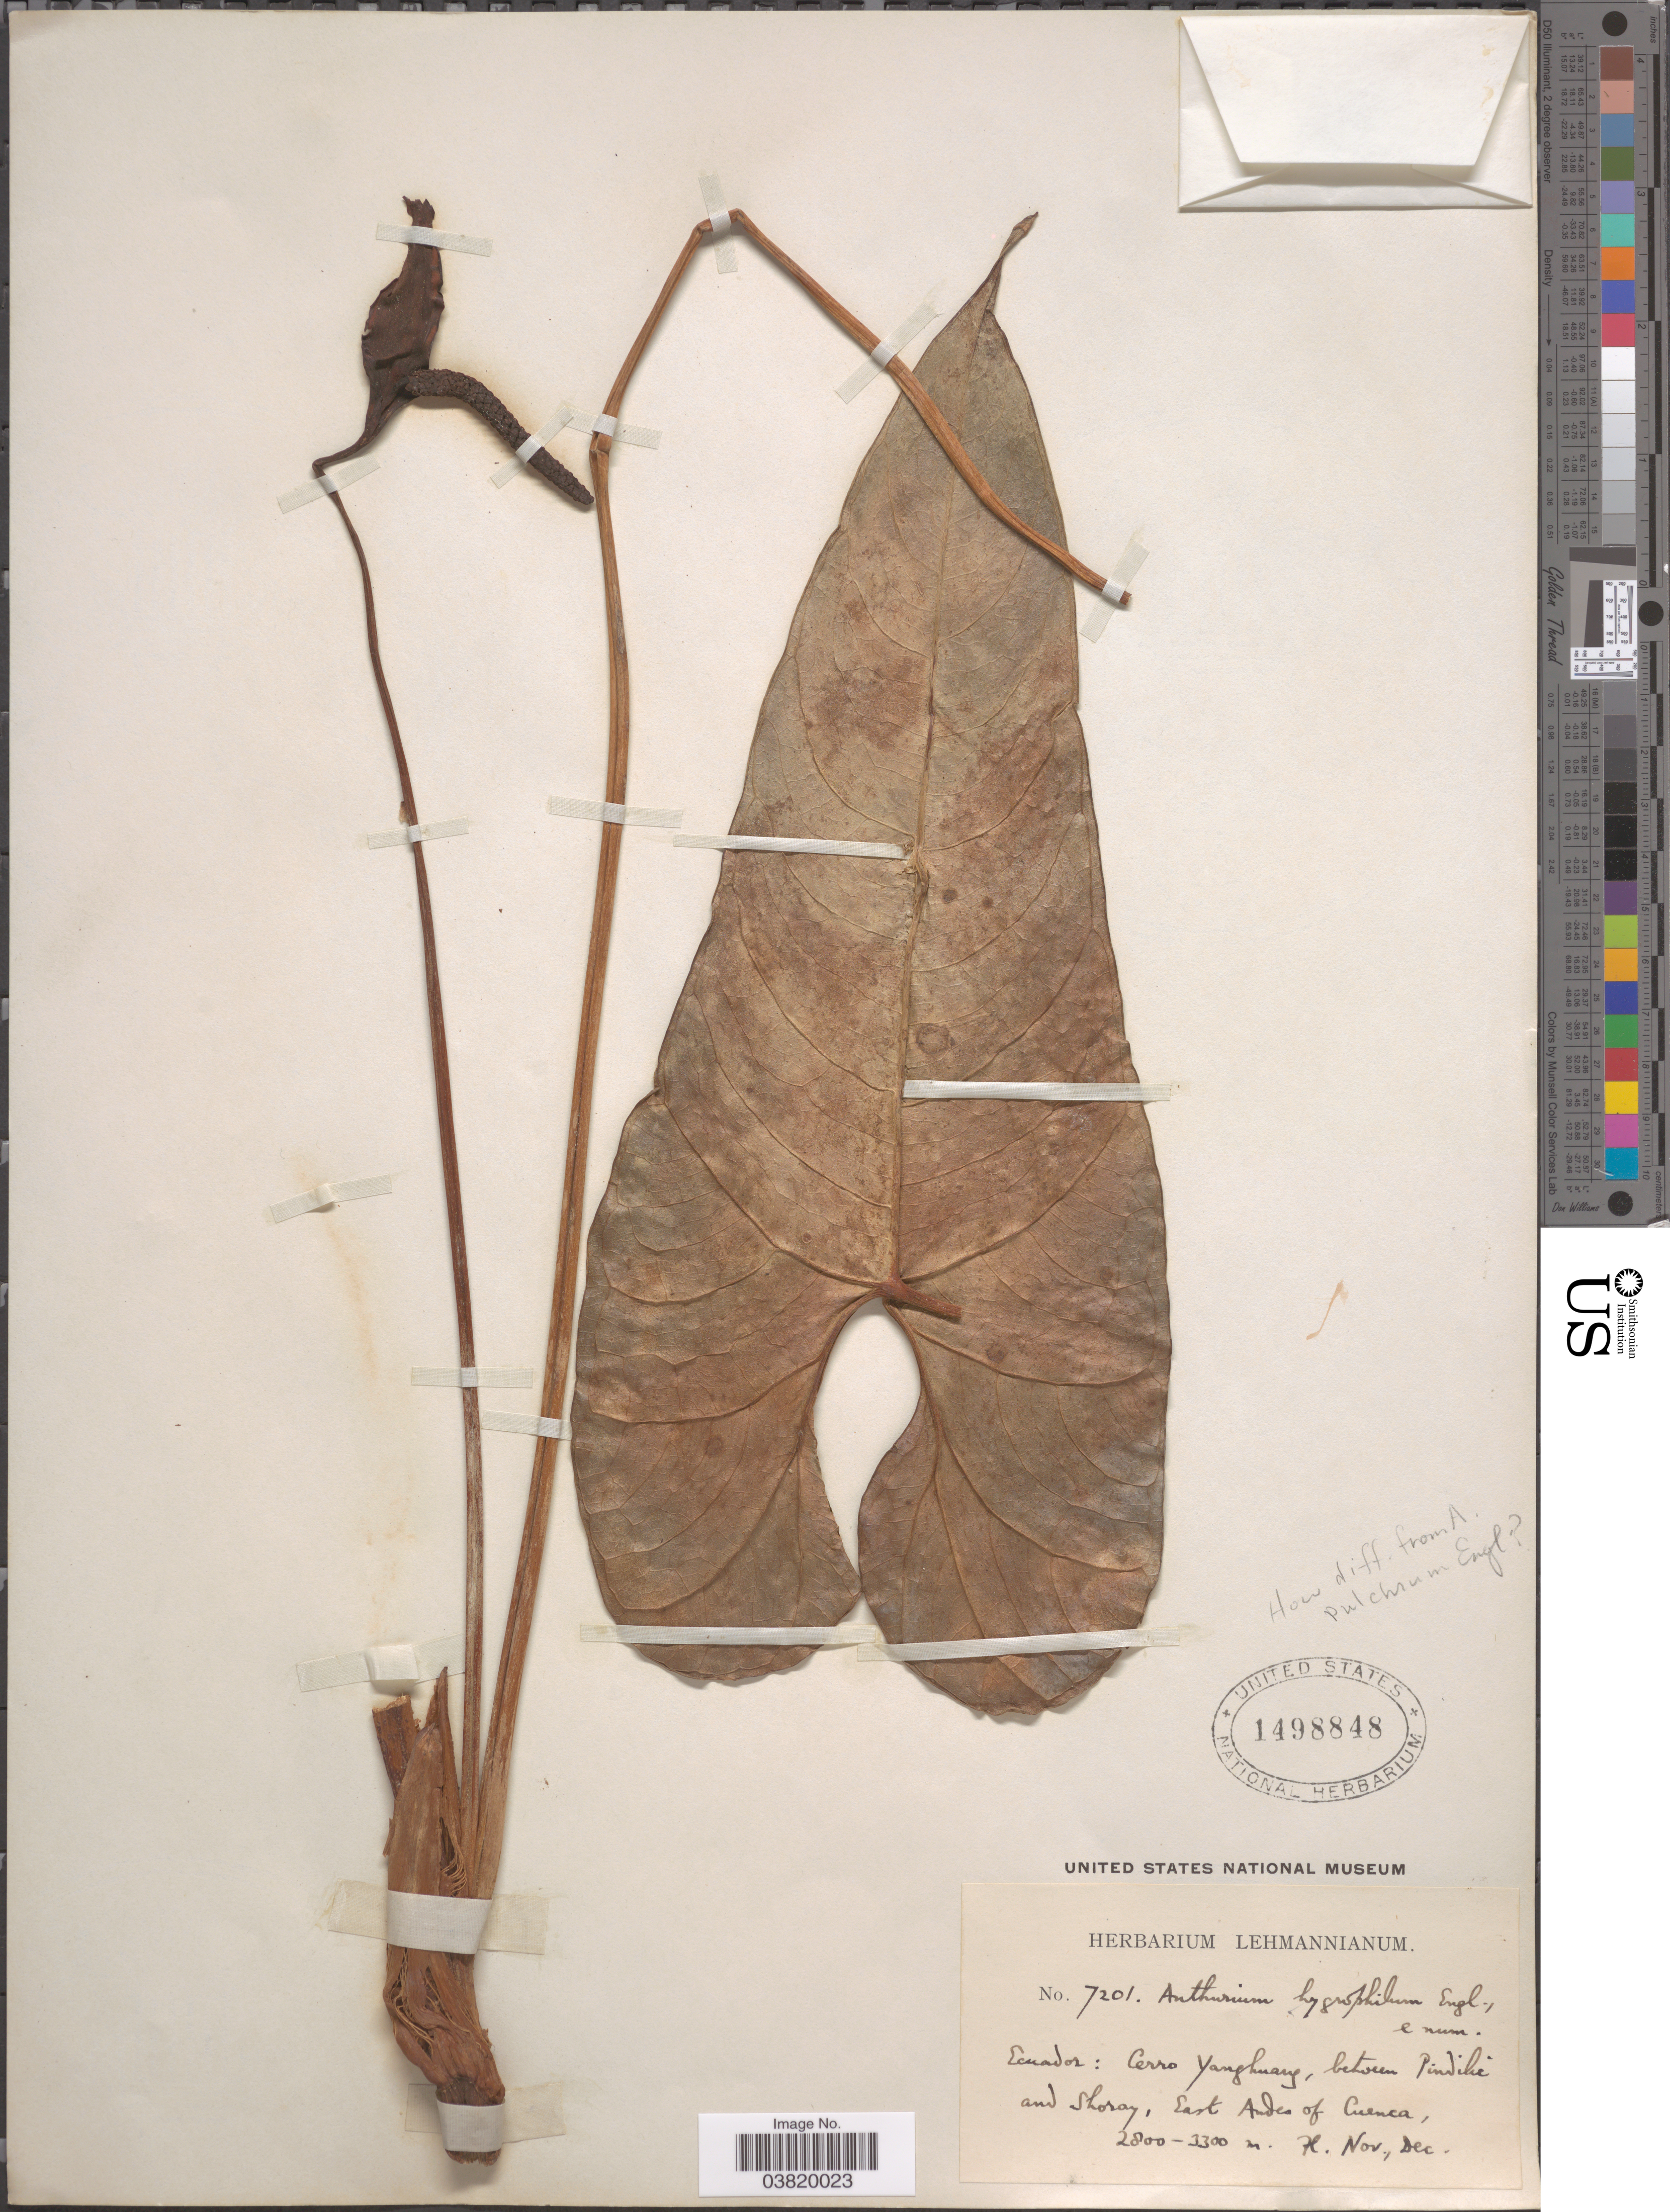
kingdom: Plantae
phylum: Tracheophyta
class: Liliopsida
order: Alismatales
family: Araceae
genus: Anthurium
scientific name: Anthurium hygrophilum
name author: Engl.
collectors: ex herb. Lehmannianum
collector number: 7201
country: Ecuador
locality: Cerro Yanghuang, between Pindilic and Shoray, East Andes of Cuenca.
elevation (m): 2800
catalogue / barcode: US 1498848